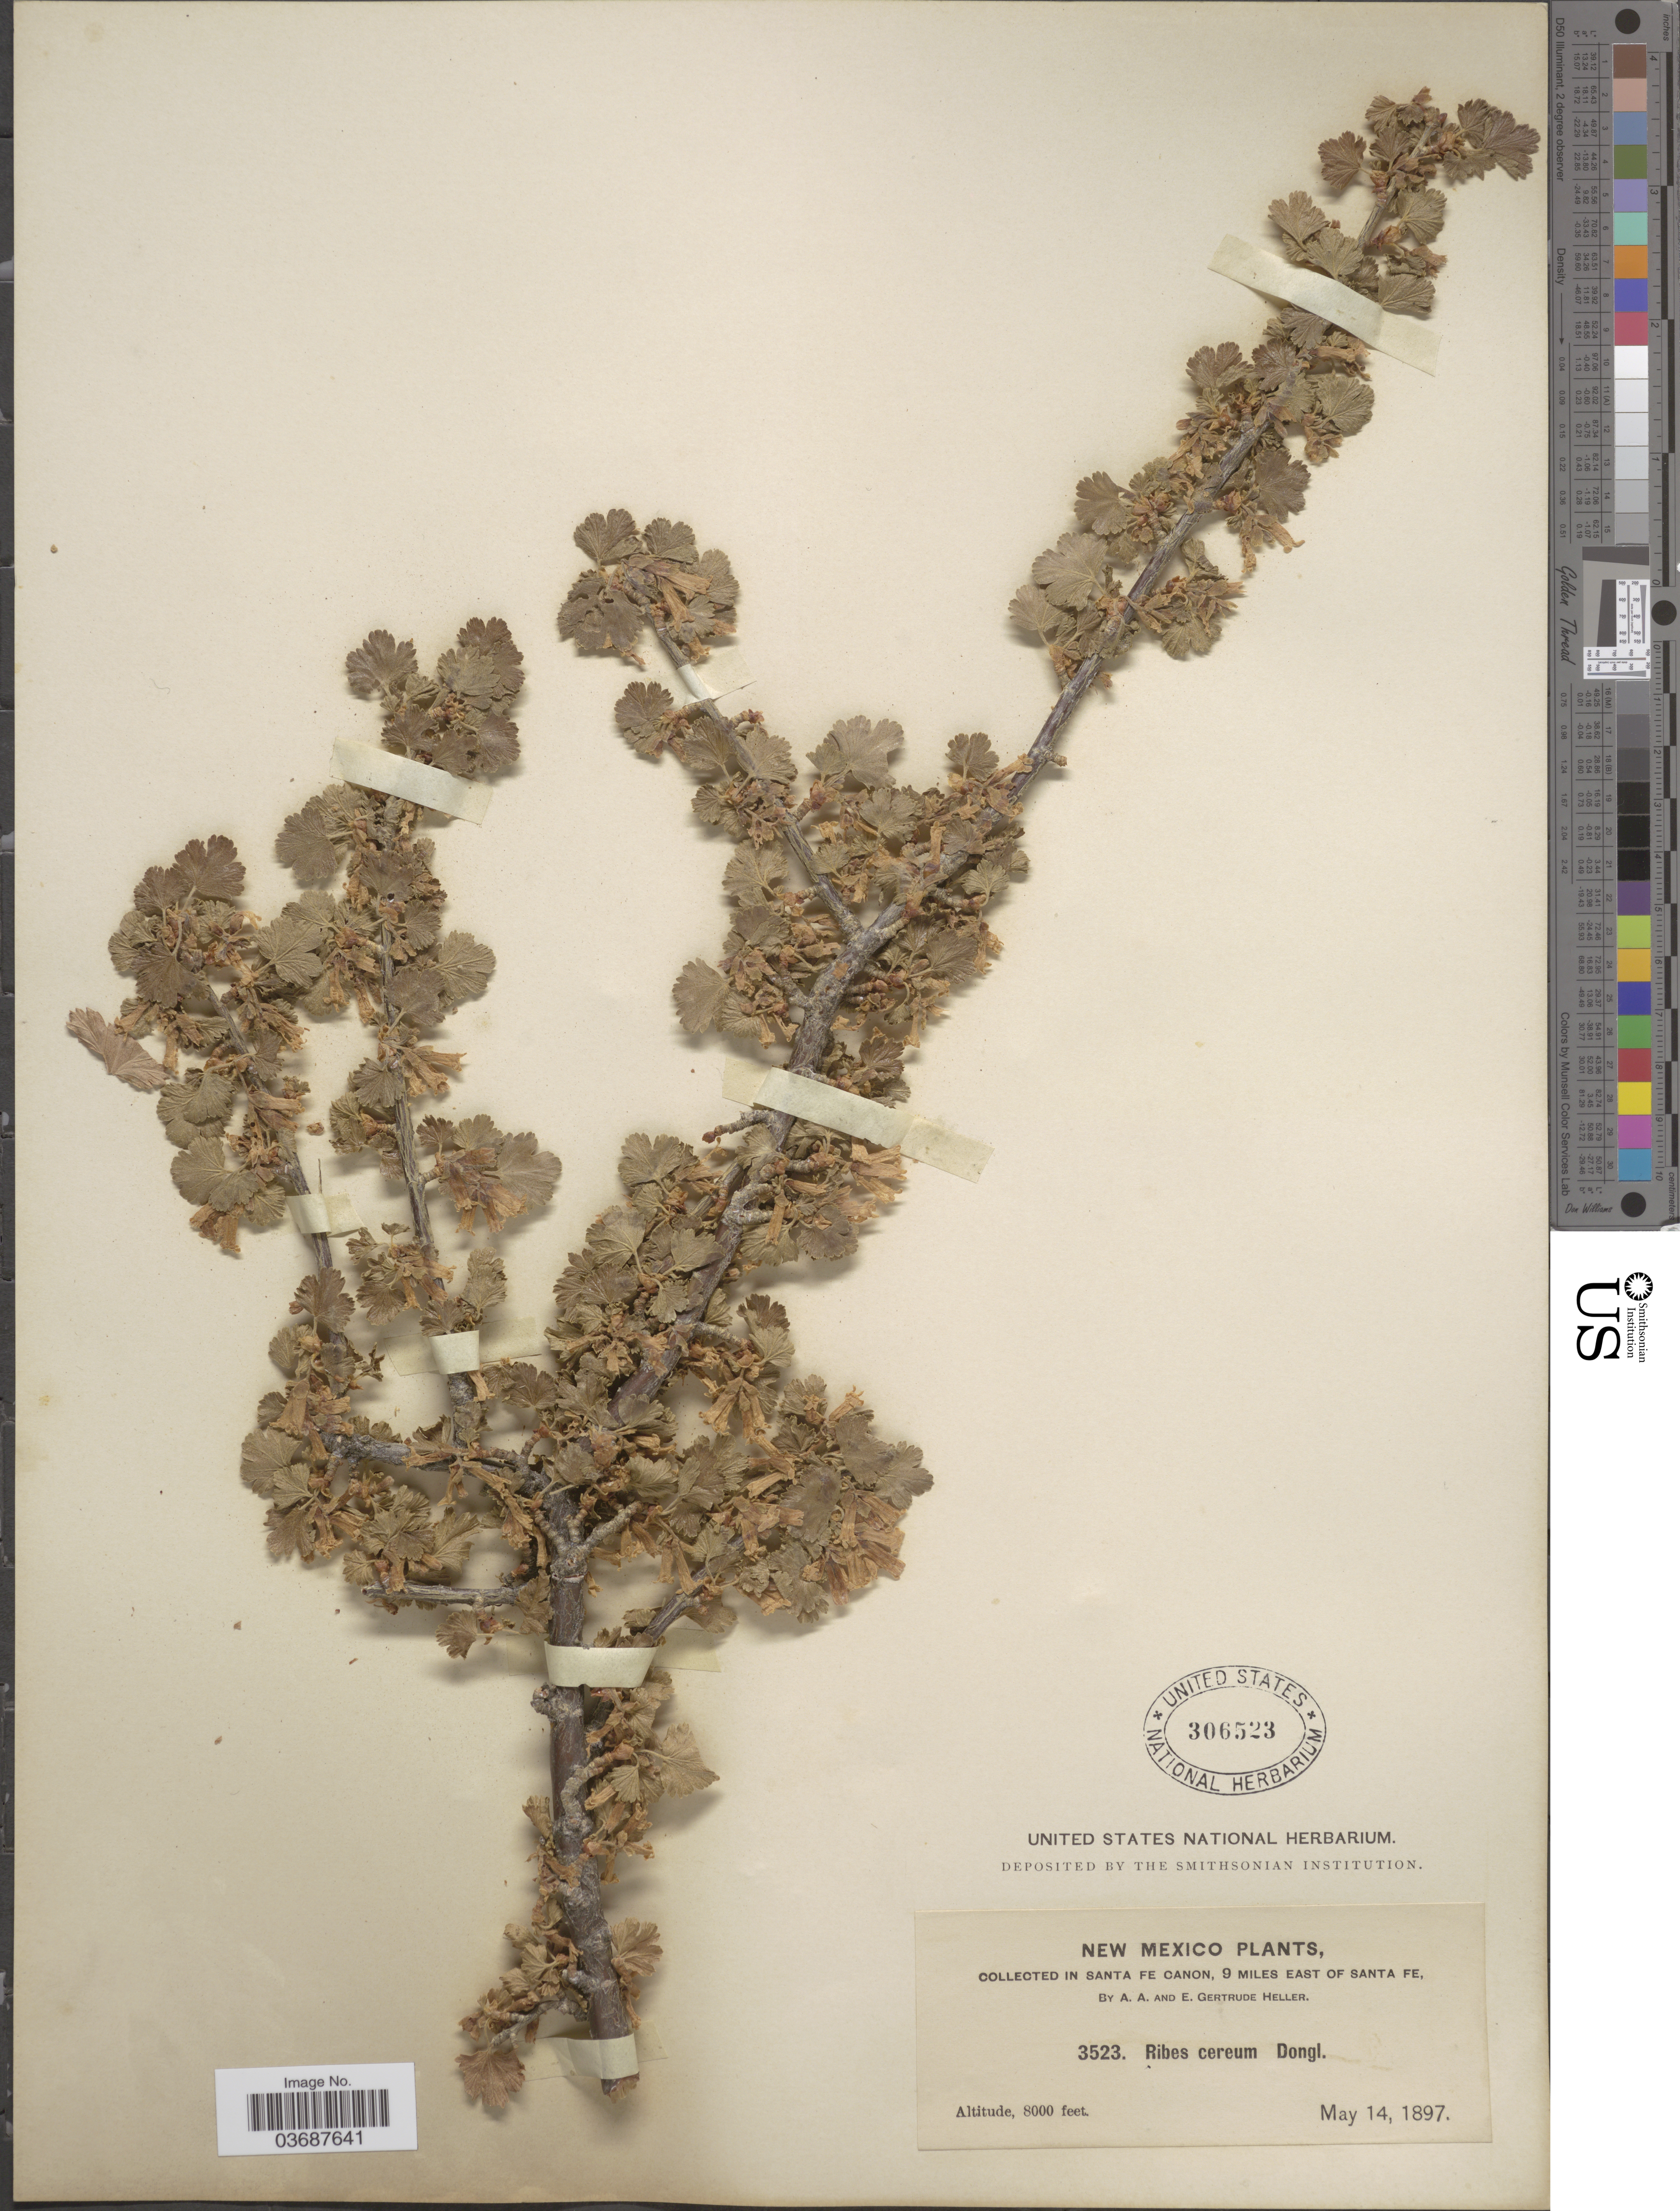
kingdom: Plantae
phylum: Tracheophyta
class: Magnoliopsida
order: Saxifragales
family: Grossulariaceae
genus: Ribes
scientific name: Ribes inebrians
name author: Lindl.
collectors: A. A. Heller & E. G. Heller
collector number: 3523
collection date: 1897-05-14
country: United States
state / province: New Mexico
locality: In Santa Fe Canyon, 9 miles east of Santa Fe.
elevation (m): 2438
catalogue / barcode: US 306523